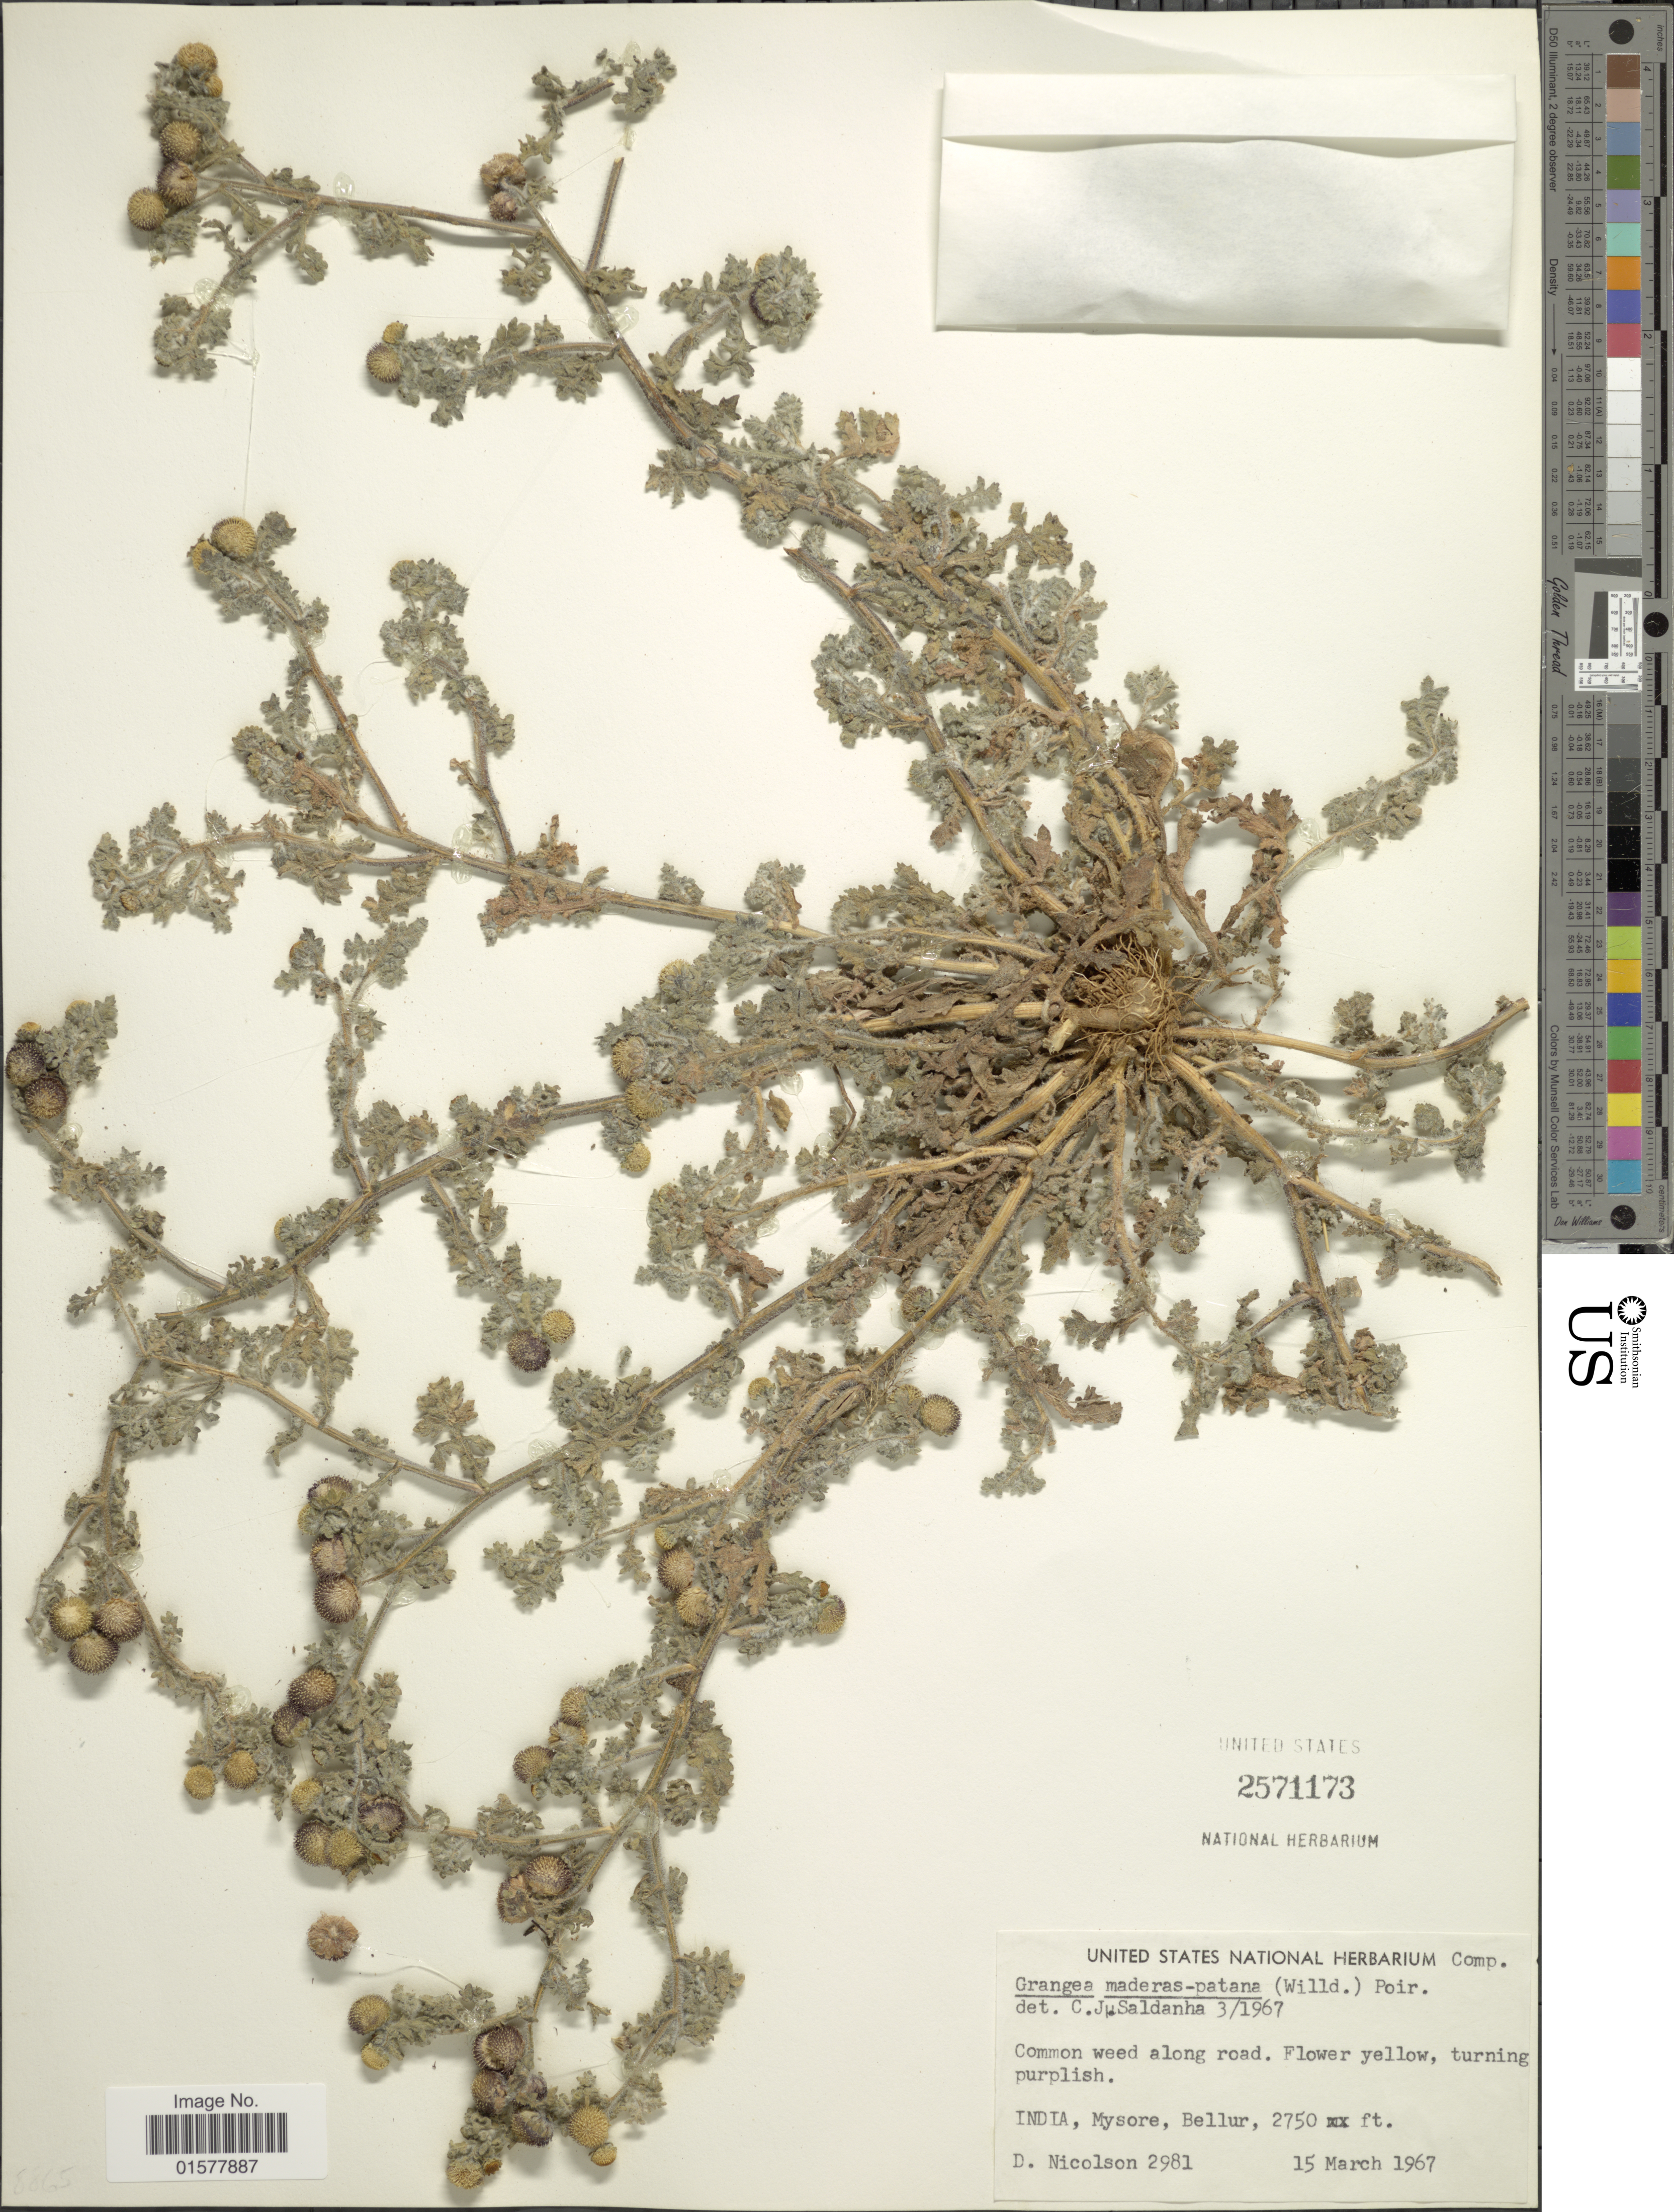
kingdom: Plantae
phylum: Tracheophyta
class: Magnoliopsida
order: Asterales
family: Asteraceae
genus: Grangea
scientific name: Grangea maderaspatana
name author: (L.) Poir.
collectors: D. H. Nicolson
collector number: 2981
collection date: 1967-03-15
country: India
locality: India, Mysore, Bellur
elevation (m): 838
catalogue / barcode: US 2571173